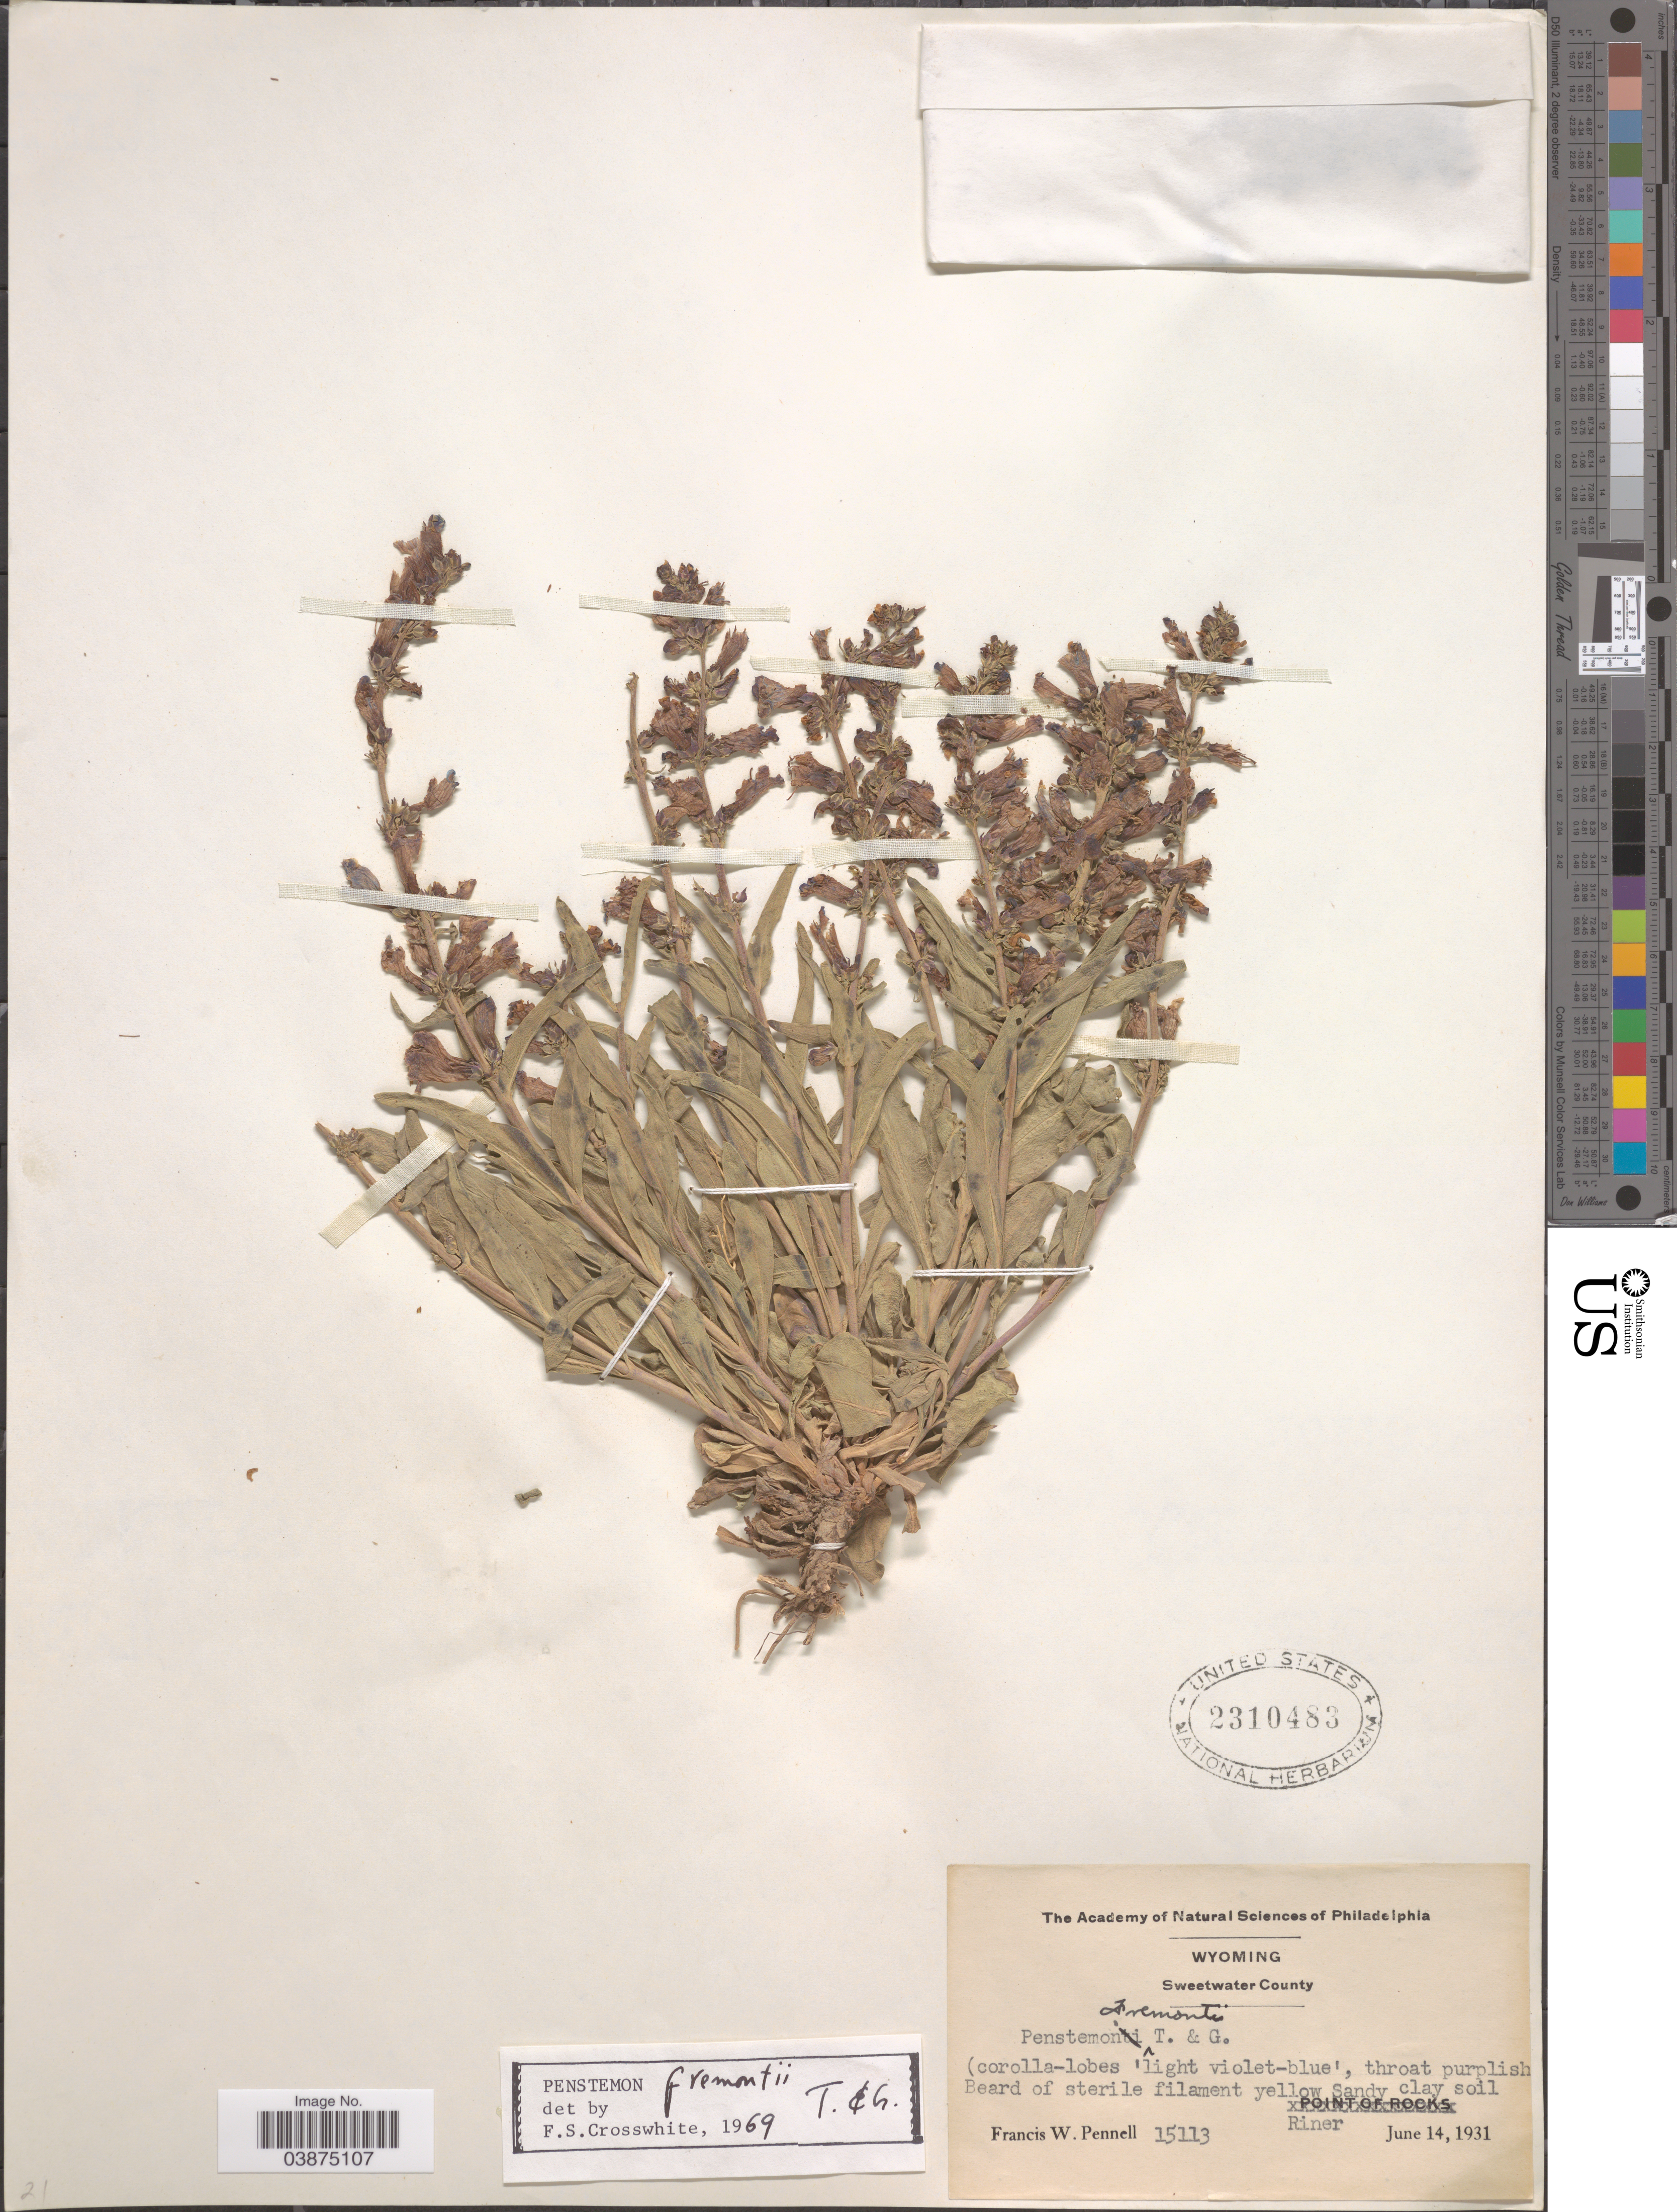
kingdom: Plantae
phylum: Tracheophyta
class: Magnoliopsida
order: Lamiales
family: Plantaginaceae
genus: Penstemon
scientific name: Penstemon fremontii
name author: Torr. & A. Gray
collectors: F. W. Pennell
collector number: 15113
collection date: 1931-06-14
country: United States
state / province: Wyoming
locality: Sweetwater County. Point of Rocks. Riner.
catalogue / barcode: US 2310483